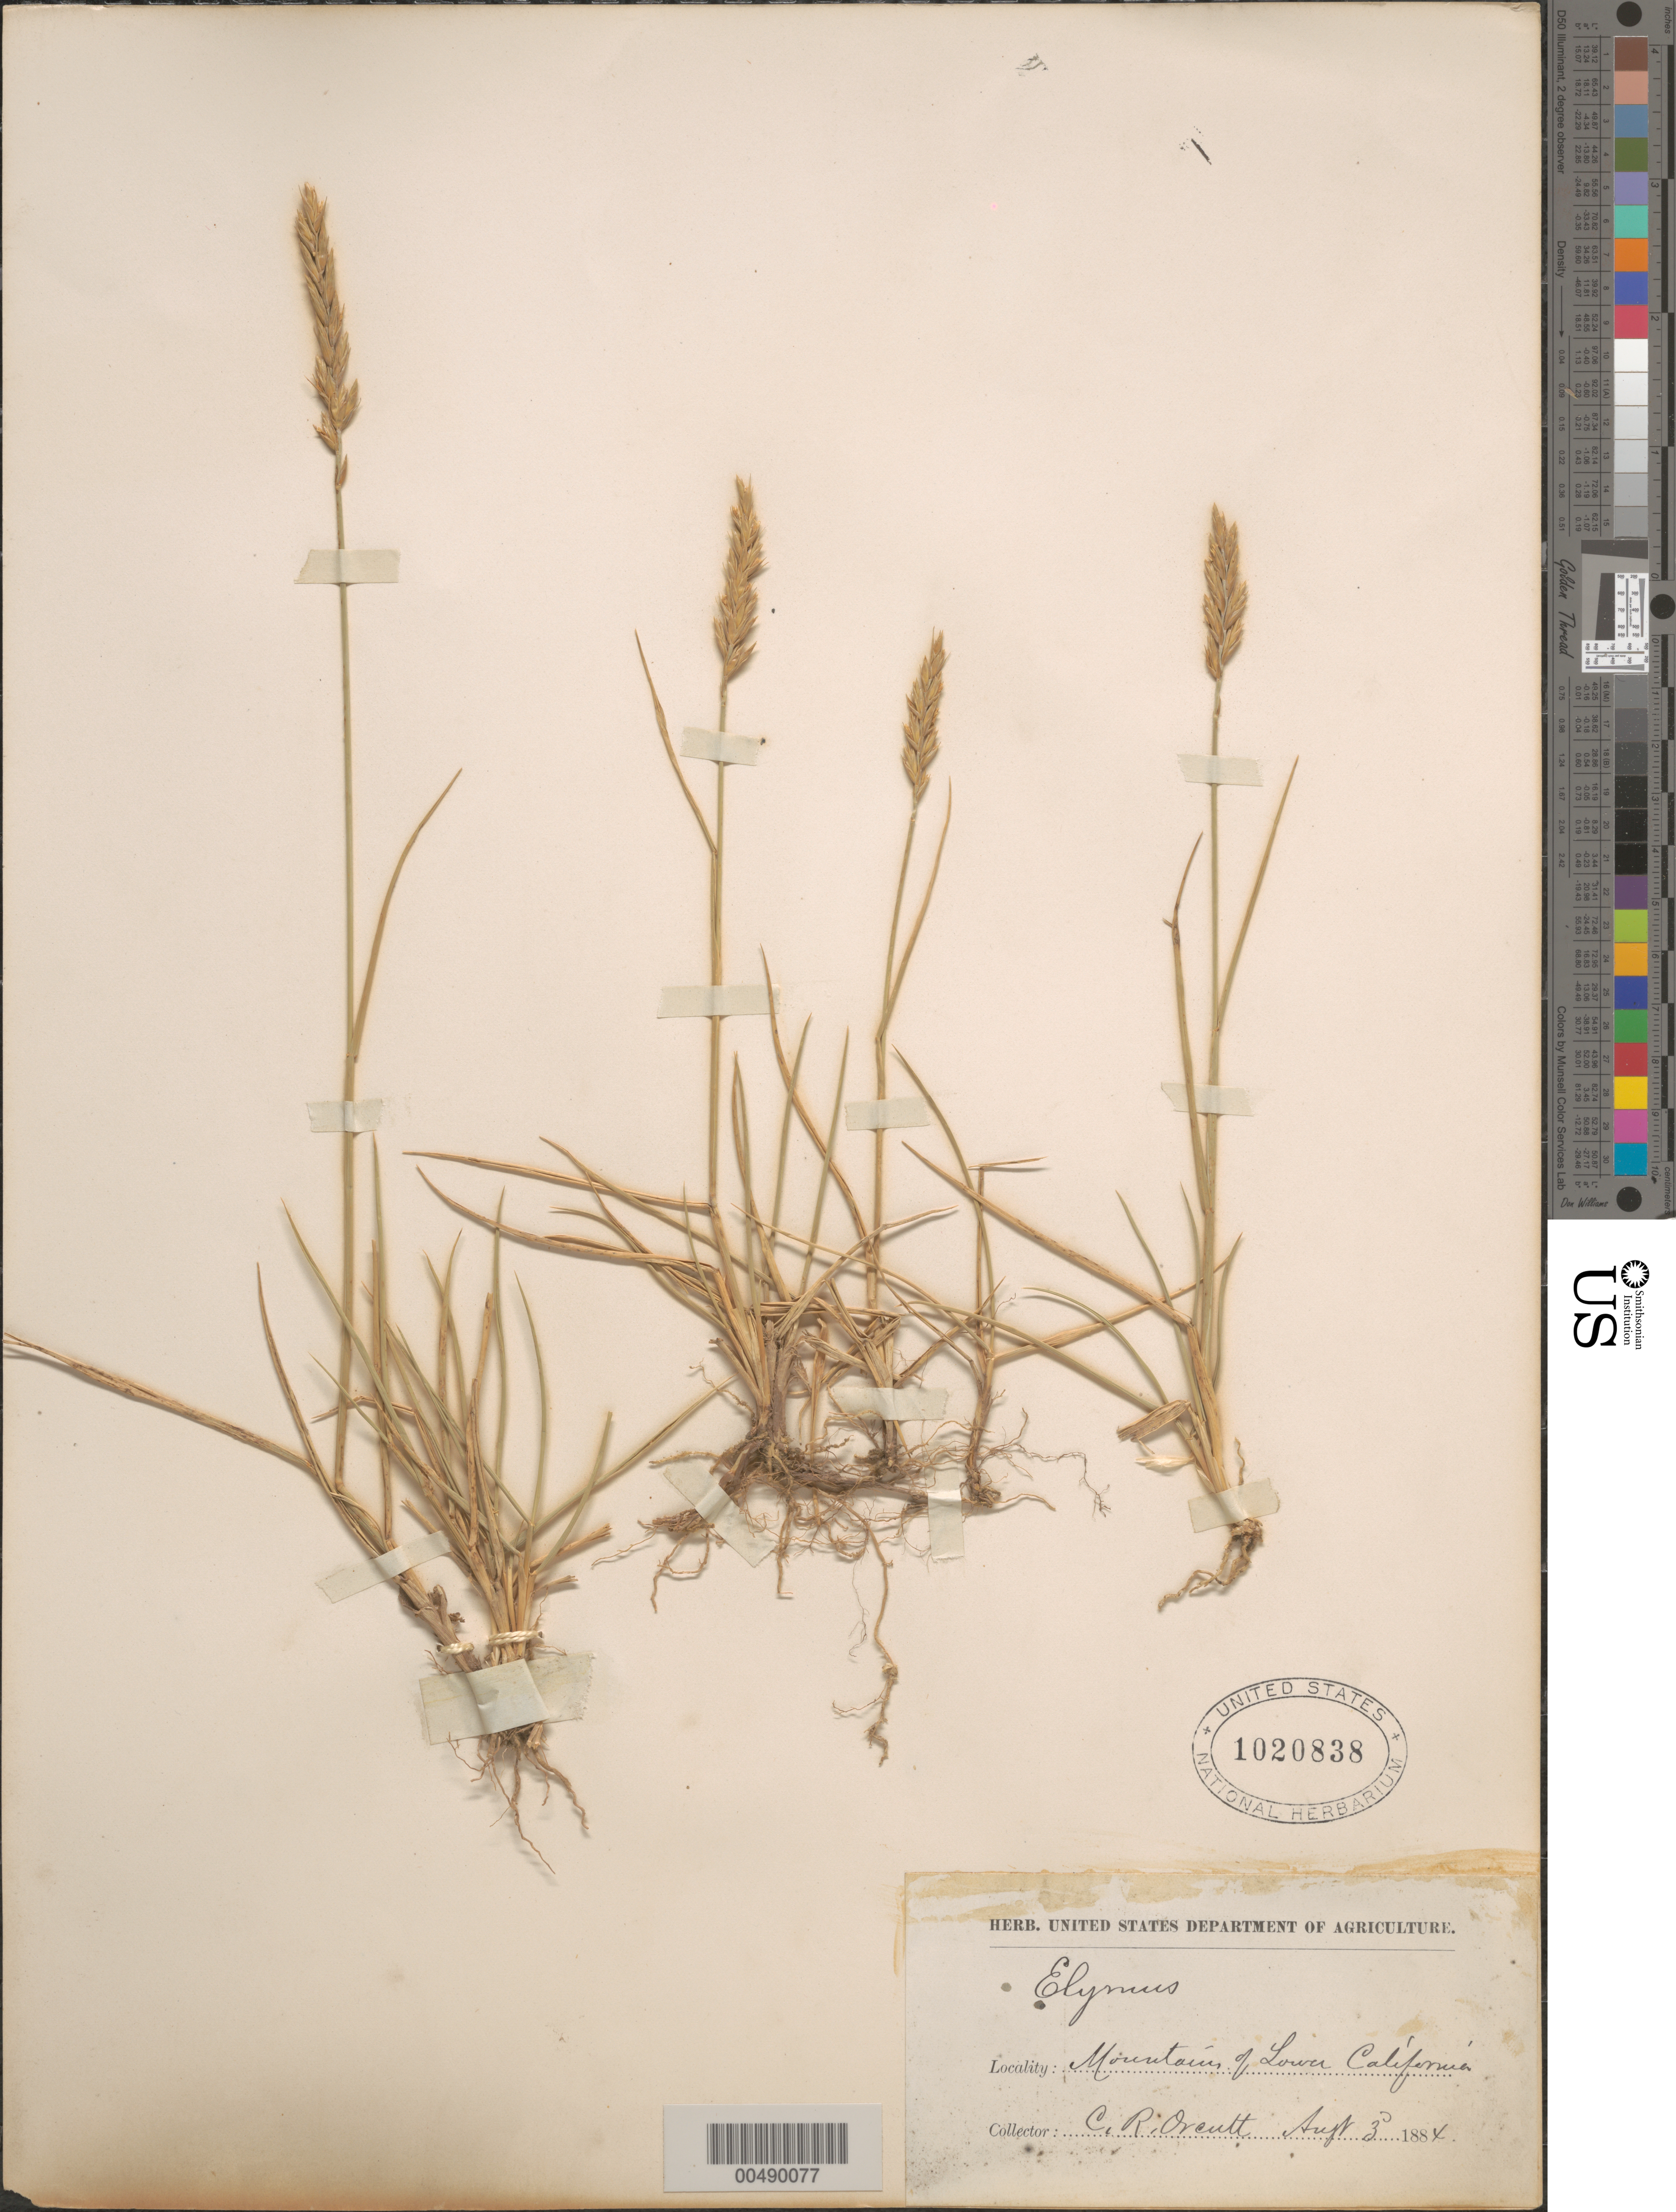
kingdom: Plantae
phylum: Tracheophyta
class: Liliopsida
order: Poales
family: Poaceae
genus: Elymus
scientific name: Elymus triticoides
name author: Buckley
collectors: C. R. Orcutt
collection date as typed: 30 Aug 1884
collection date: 1884-08-30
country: Mexico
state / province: Baja California Norte / Baja California Sur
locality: Mountains of Lower California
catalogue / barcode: US 1020838